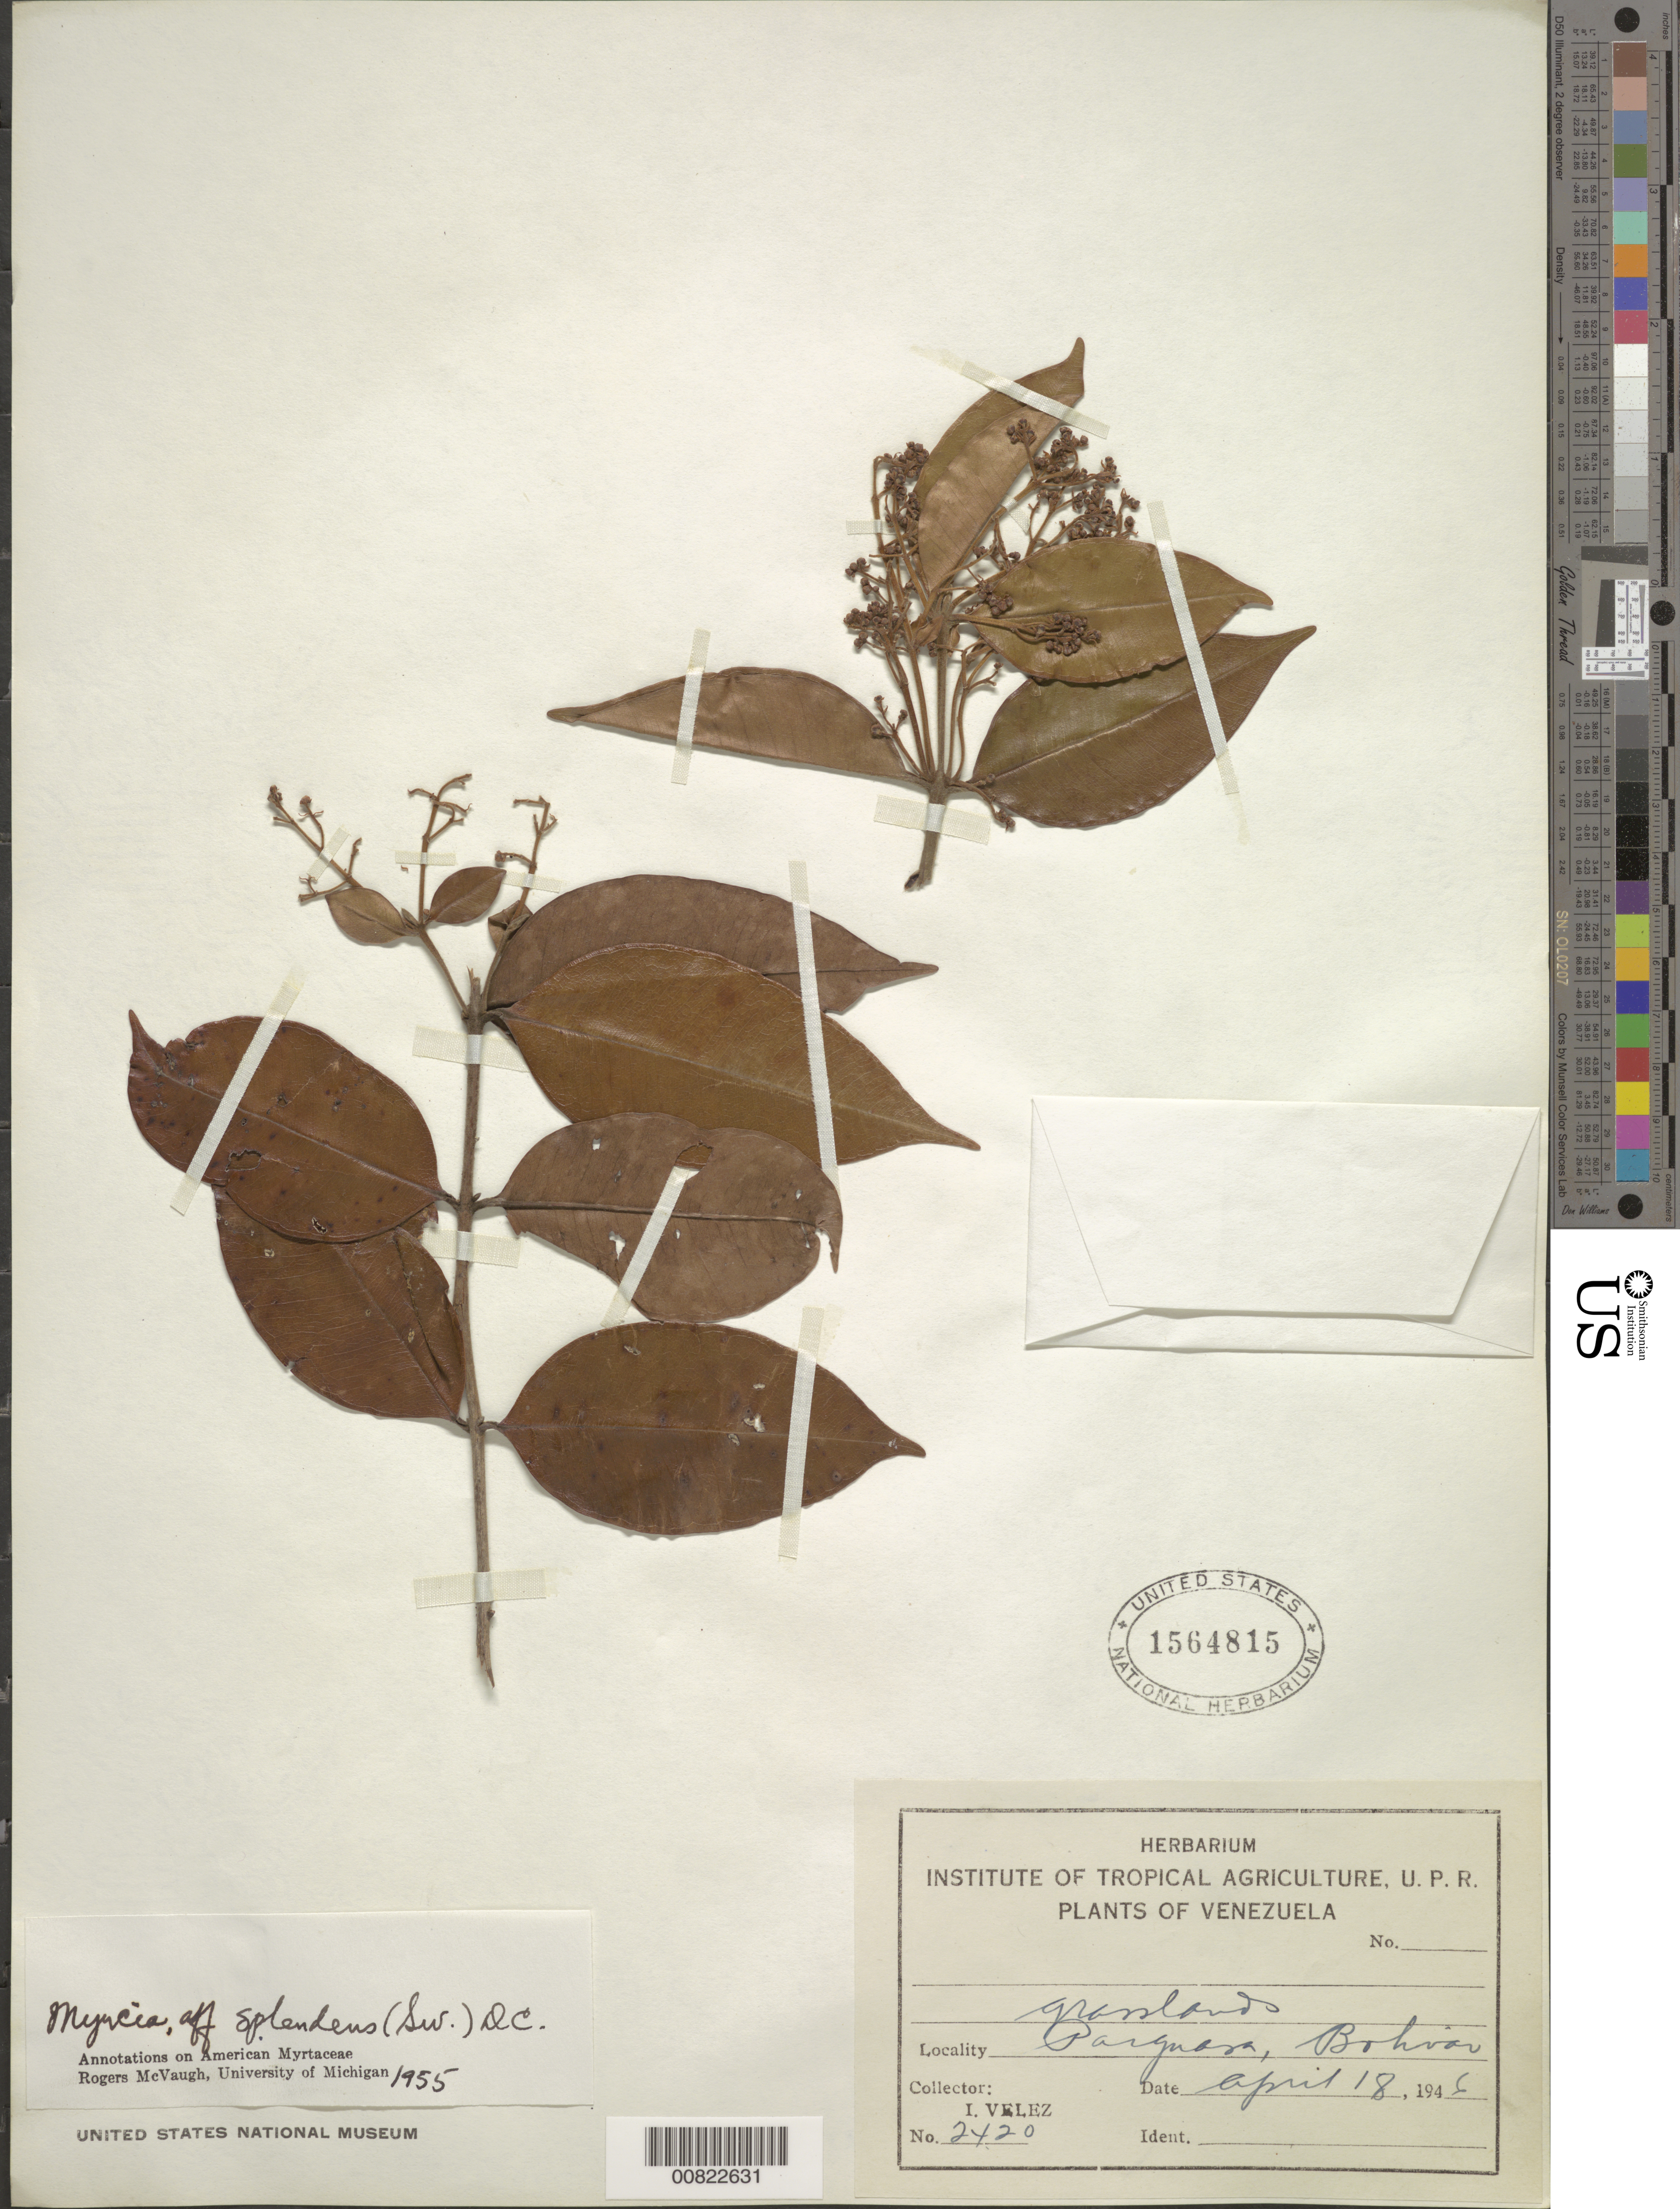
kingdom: Plantae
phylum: Tracheophyta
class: Magnoliopsida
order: Myrtales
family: Myrtaceae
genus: Myrcia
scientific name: Myrcia splendens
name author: (Sw.) DC.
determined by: McVaugh, R.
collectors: I. Velez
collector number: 2420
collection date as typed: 18-Apr-46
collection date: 1946-04-18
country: Venezuela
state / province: Bolívar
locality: Parguasa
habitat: Grasslands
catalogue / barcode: US 1564815